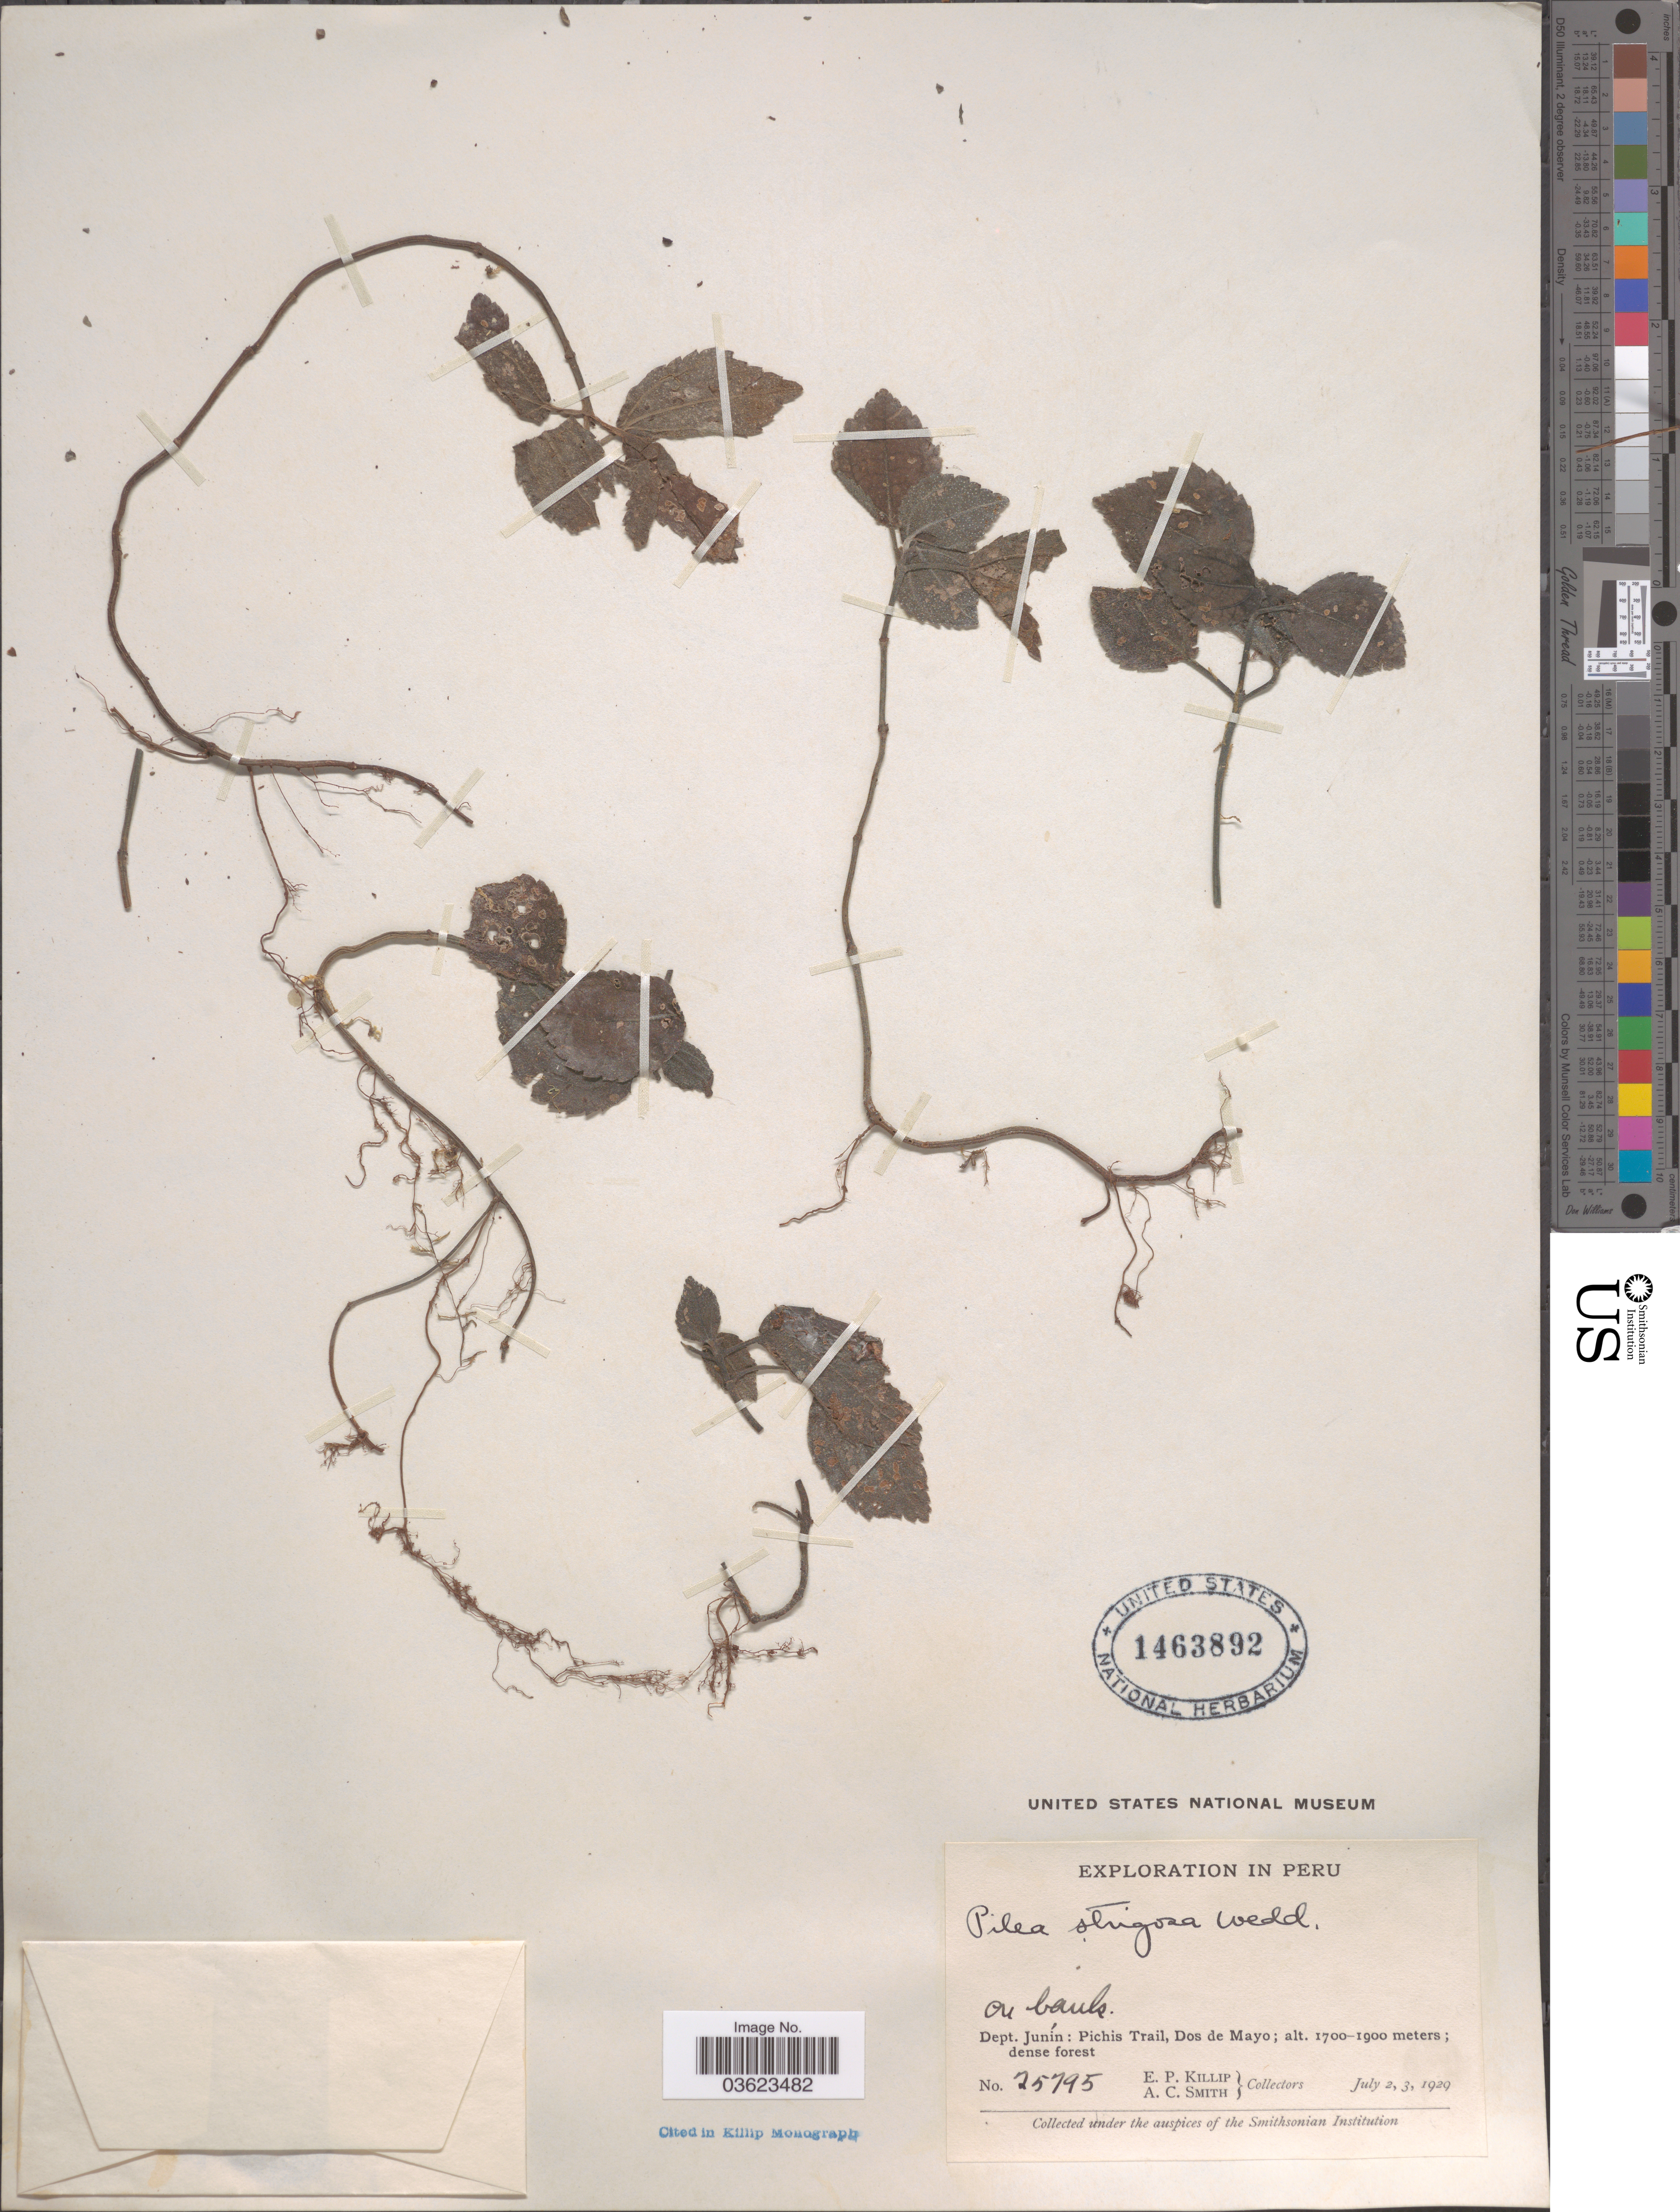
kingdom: Plantae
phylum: Tracheophyta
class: Magnoliopsida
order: Rosales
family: Urticaceae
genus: Pilea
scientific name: Pilea strigosa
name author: Wedd.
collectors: E. P. Killip & A. C. Smith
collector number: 25795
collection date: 1929-07-02/1929-07-03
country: Peru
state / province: Junín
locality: Dept. Junín: Pichis Trail, Dos de Mayo.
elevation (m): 1700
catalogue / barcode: US 1463892